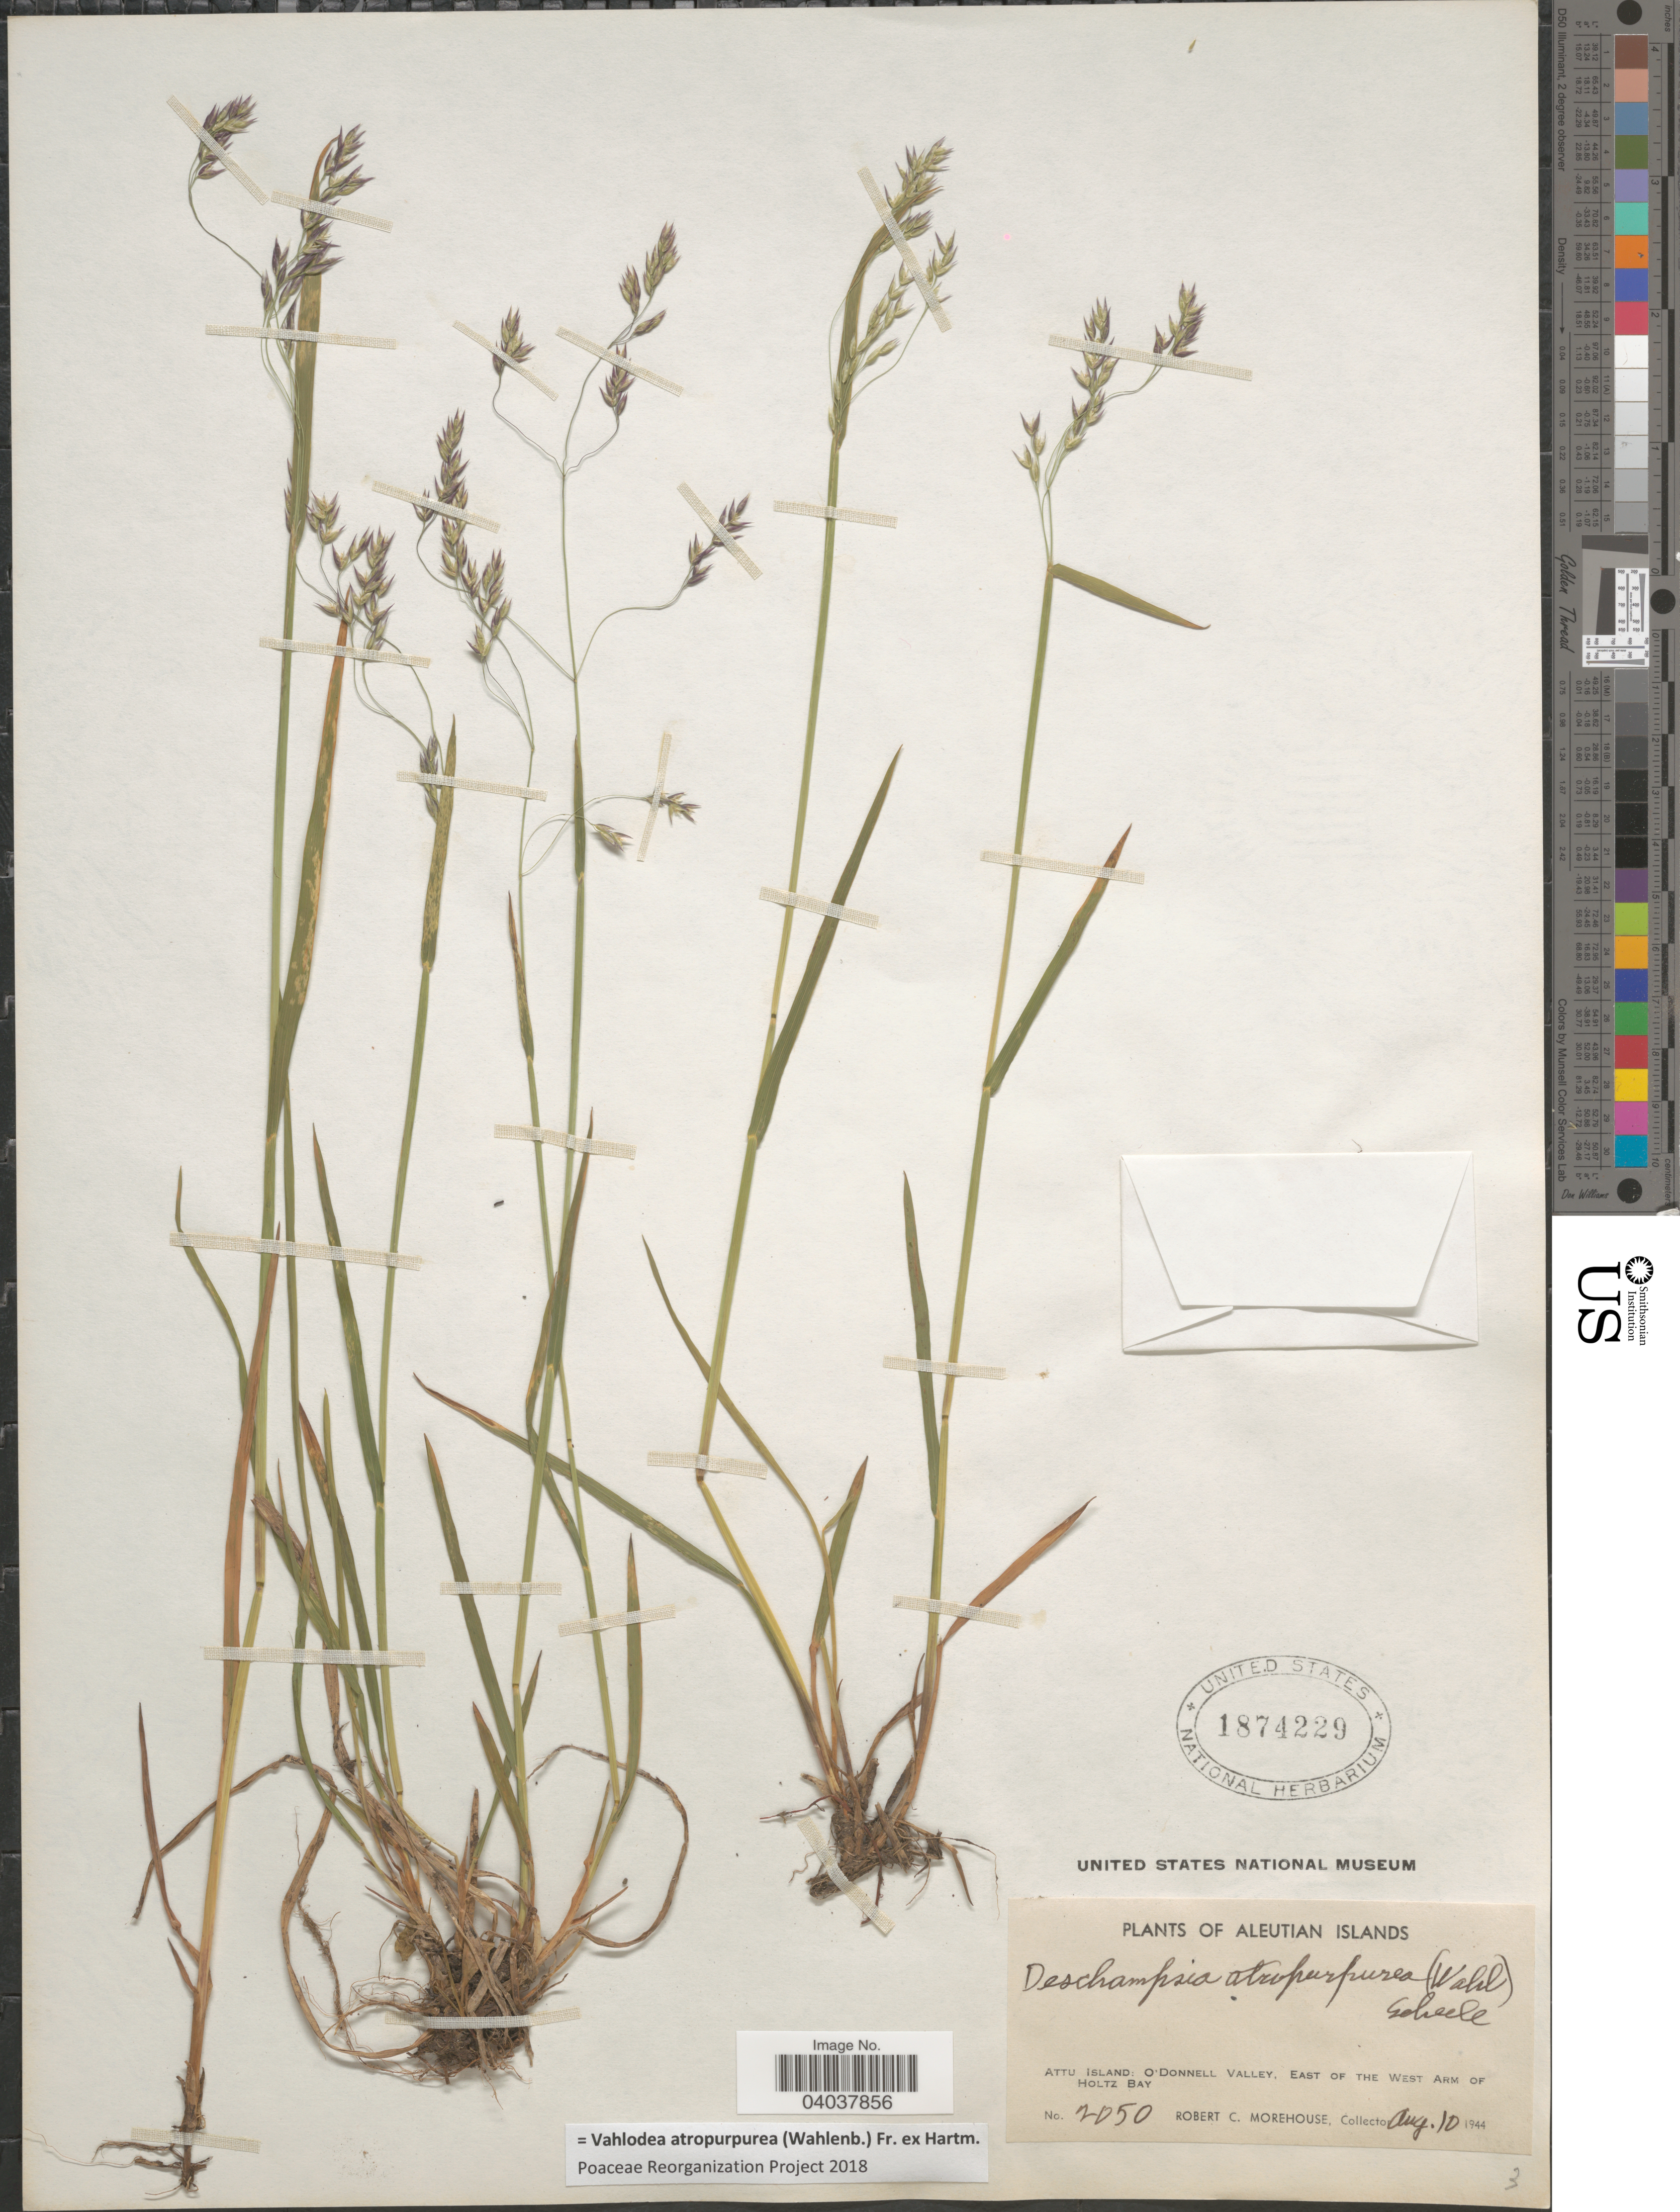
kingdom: Plantae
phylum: Tracheophyta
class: Liliopsida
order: Poales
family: Poaceae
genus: Vahlodea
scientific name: Vahlodea atropurpurea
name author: (Wahlenb.) Fr. ex Hartm.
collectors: R. Morehouse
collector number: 2050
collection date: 1944-08-10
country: United States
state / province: Alaska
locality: Aleutian Islands. Attu Island: O'Donnell Valley, East of the West Arm of Holtz Bay.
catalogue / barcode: US 1874229